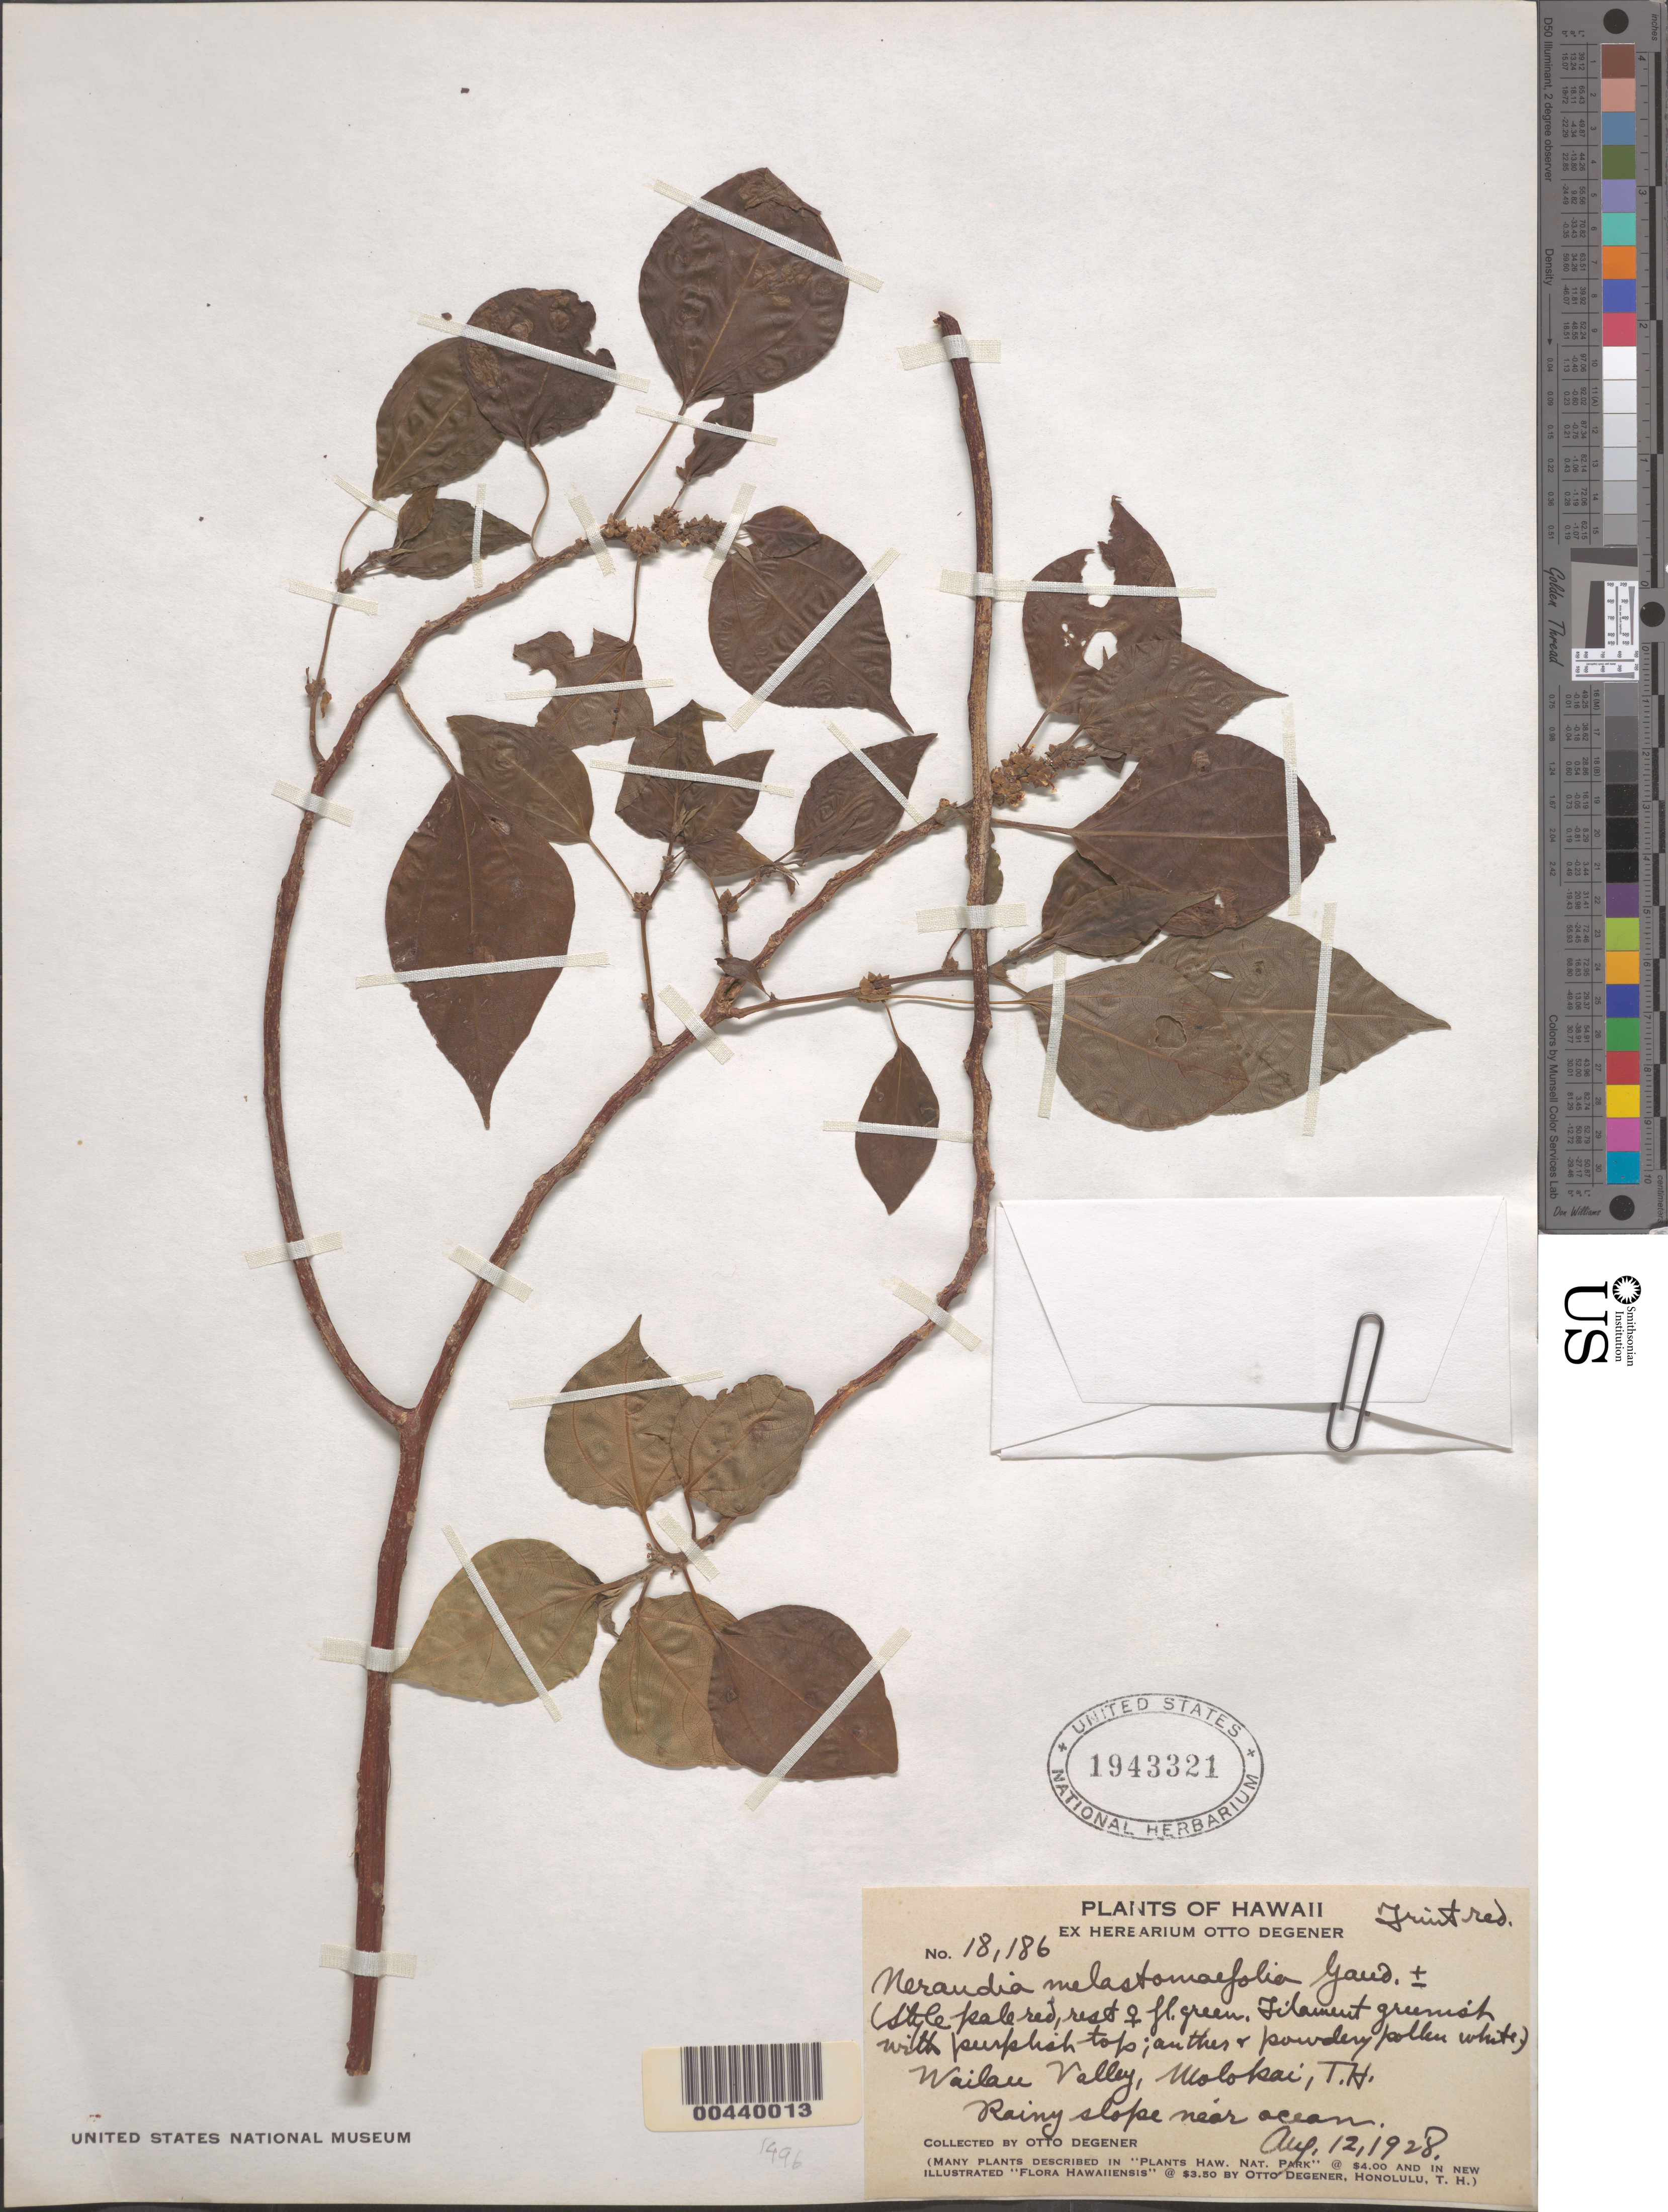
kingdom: Plantae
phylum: Tracheophyta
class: Magnoliopsida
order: Rosales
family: Urticaceae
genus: Neraudia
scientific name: Neraudia melastomifolia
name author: Gaudich.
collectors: O. Degener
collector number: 18186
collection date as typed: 12 Aug 1928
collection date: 1928-08-12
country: United States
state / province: Hawaii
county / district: Maui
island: Moloka'i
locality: Wailau Valley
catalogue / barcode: US 1943321